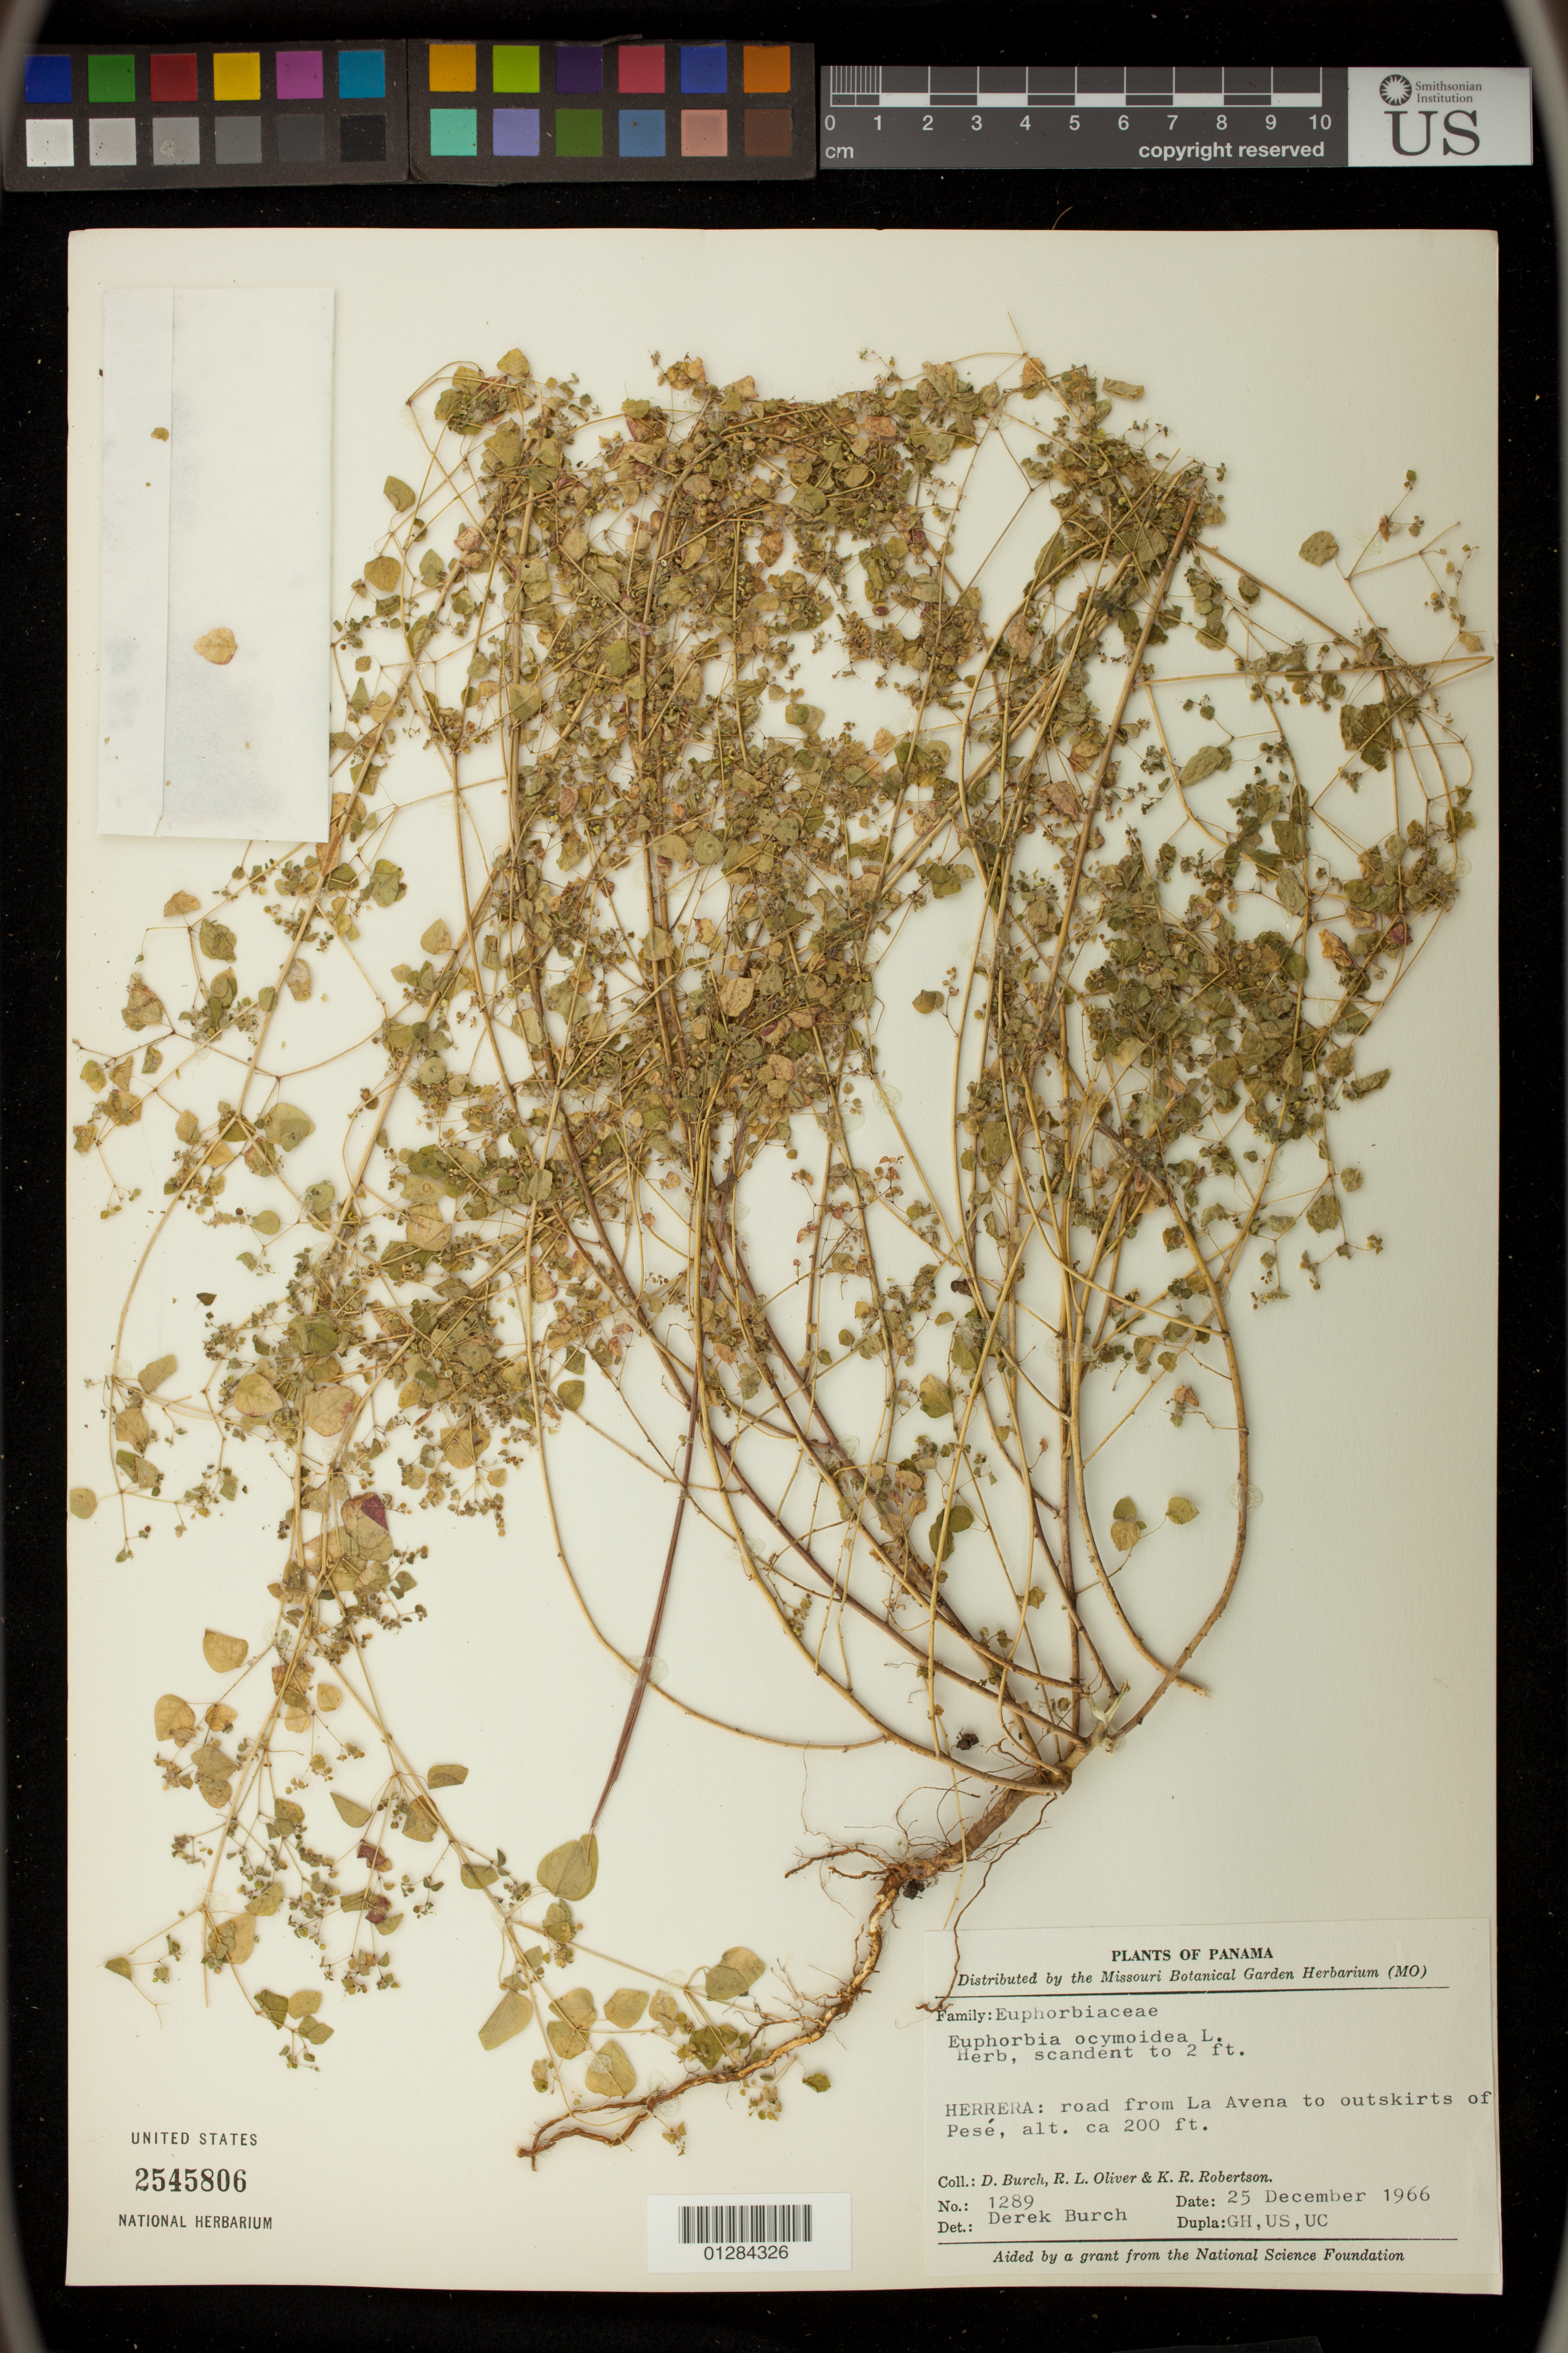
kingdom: Plantae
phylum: Tracheophyta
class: Magnoliopsida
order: Malpighiales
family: Euphorbiaceae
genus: Euphorbia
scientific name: Euphorbia ocymoidea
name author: L.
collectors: D. Burch, R. L. Oliver & K. R. Robertson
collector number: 1289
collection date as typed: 25 Dec 1966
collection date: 1966-12-25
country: Panama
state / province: Herrera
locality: Road from la Avena to outskirts of Pese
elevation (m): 61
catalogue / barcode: US 2545806